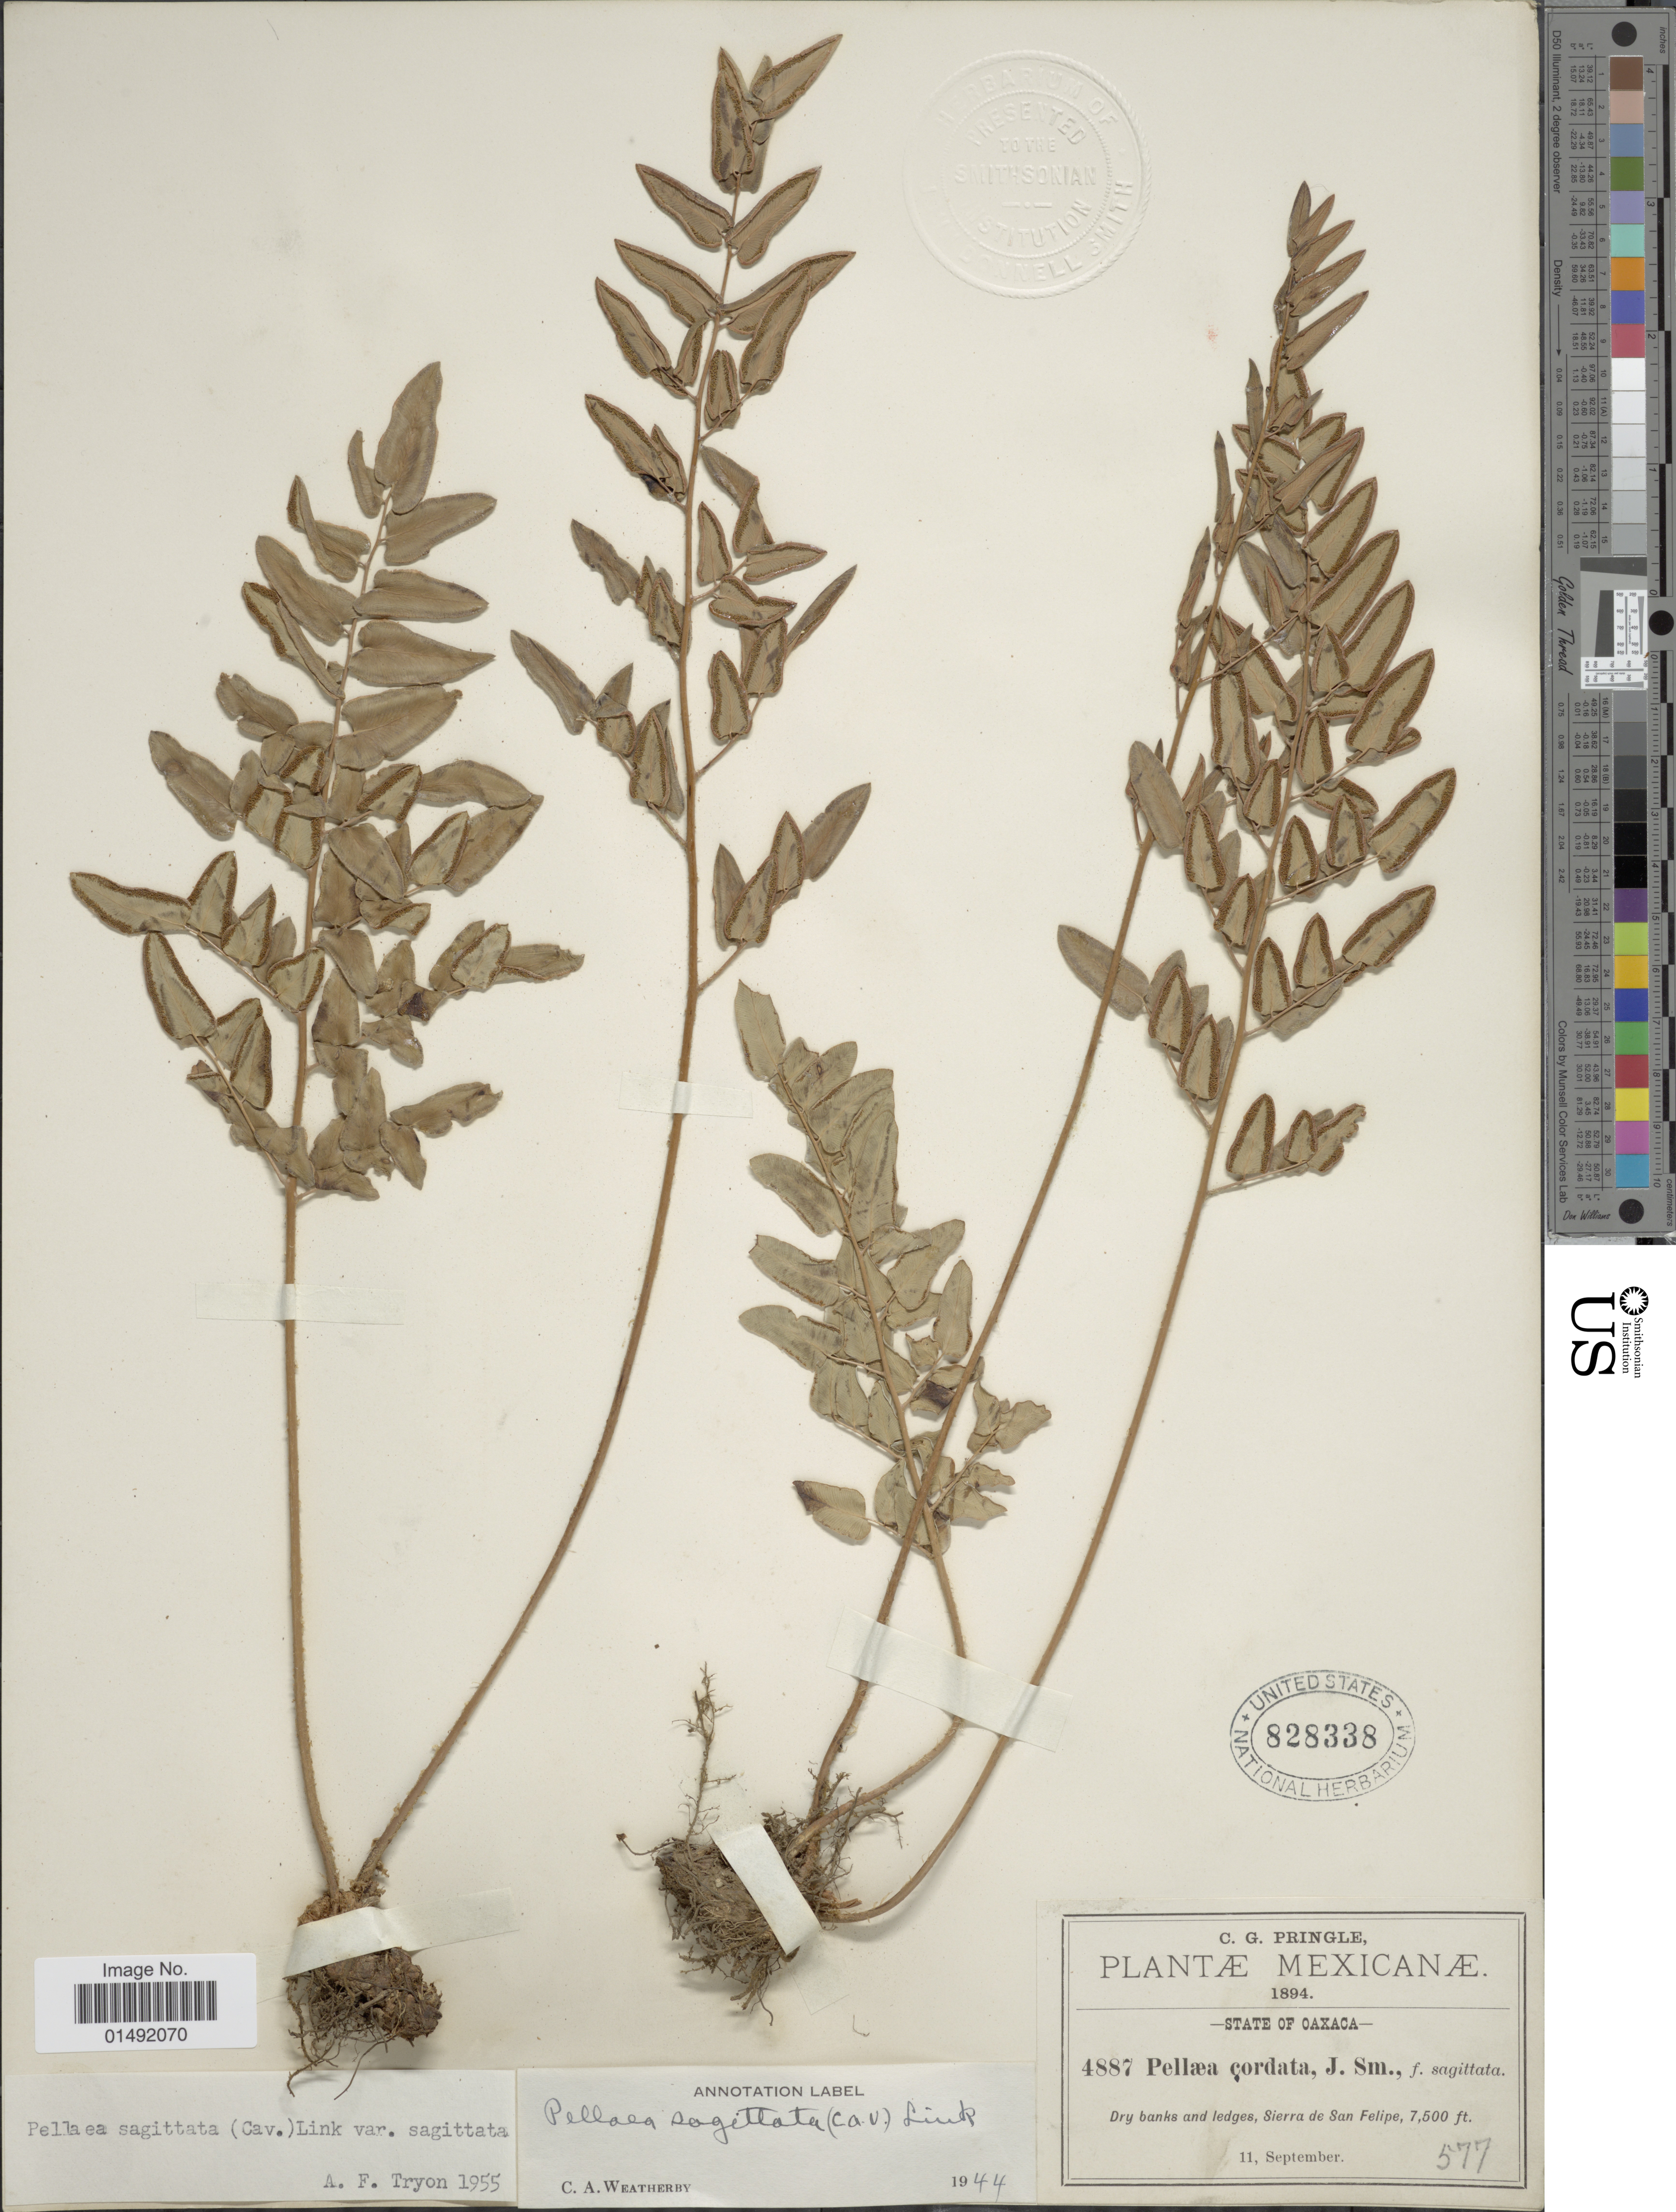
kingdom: Plantae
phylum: Tracheophyta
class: Polypodiopsida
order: Polypodiales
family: Pteridaceae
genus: Pellaea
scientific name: Pellaea sagittata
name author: (Cav.) Link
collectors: C. G. Pringle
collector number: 4887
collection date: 1894-09-11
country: Mexico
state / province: Oaxaca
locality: Dry banks and ledges, Sierra de San Felipe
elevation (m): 2286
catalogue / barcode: US 828338